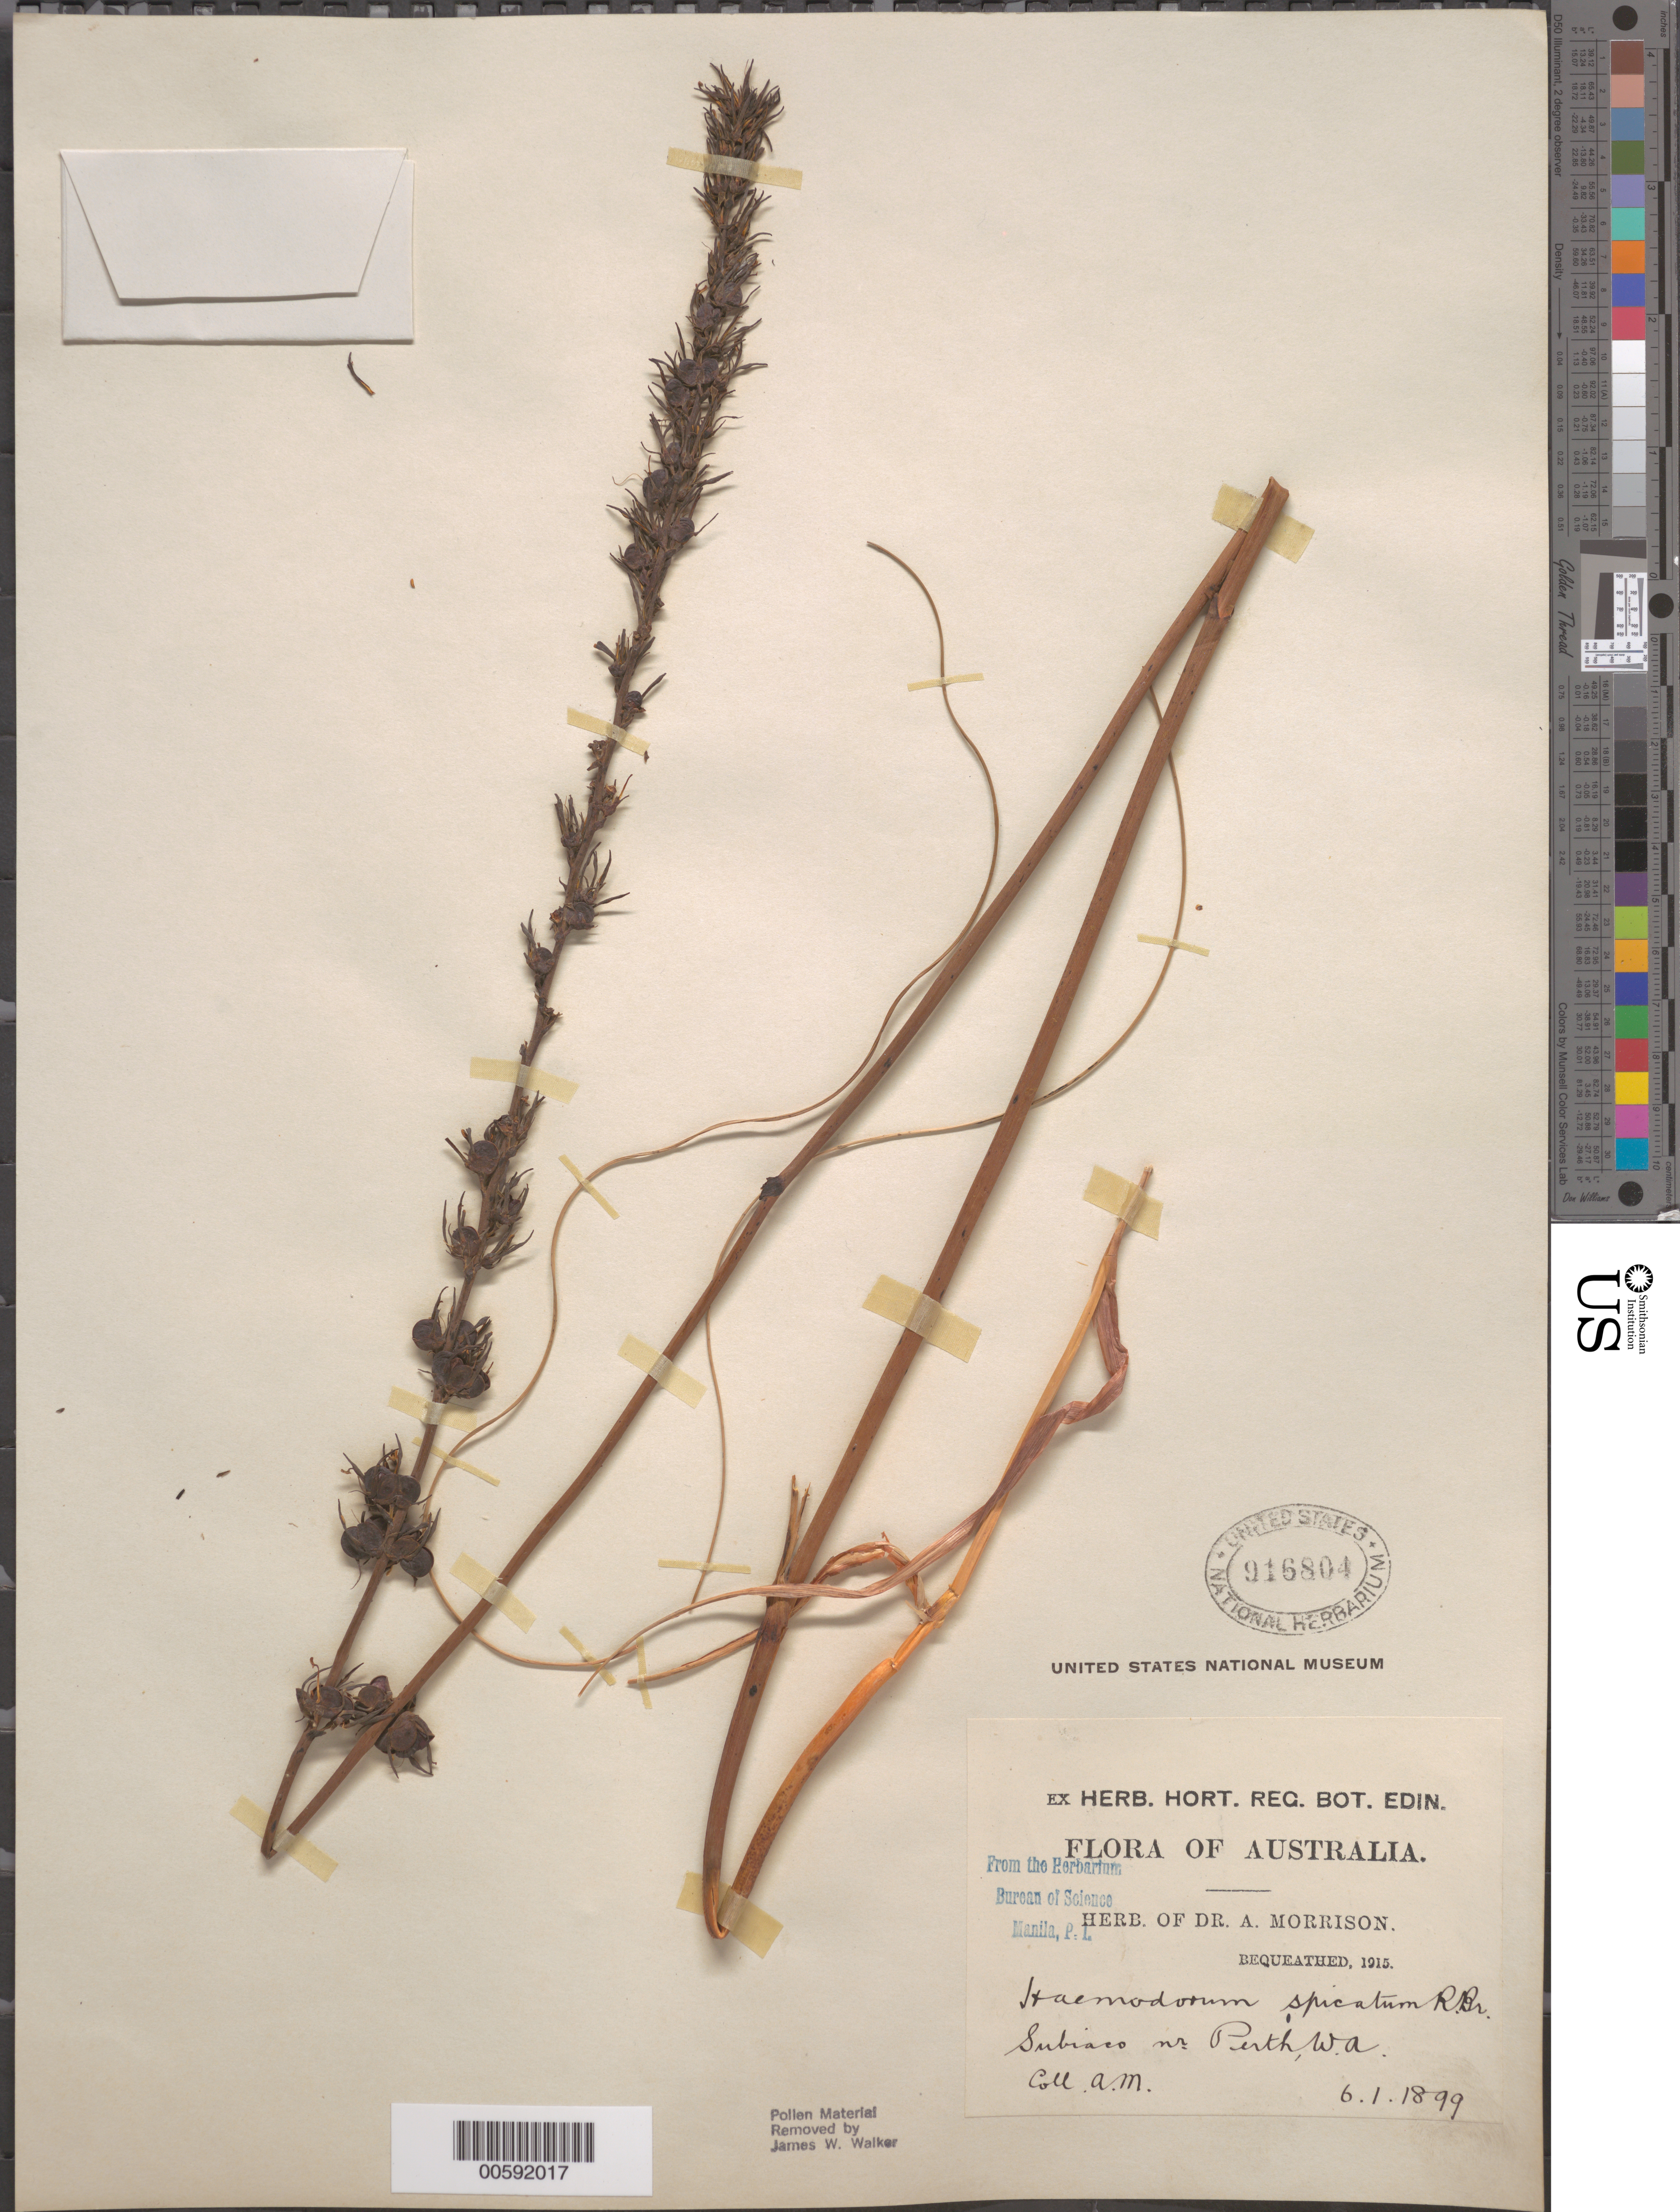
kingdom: Plantae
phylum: Tracheophyta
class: Liliopsida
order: Commelinales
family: Haemodoraceae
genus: Haemodorum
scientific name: Haemodorum spicatum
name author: R. Br.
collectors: A. Morrison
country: Australia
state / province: Western Australia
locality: Subiaco near Perth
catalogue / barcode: US 916804